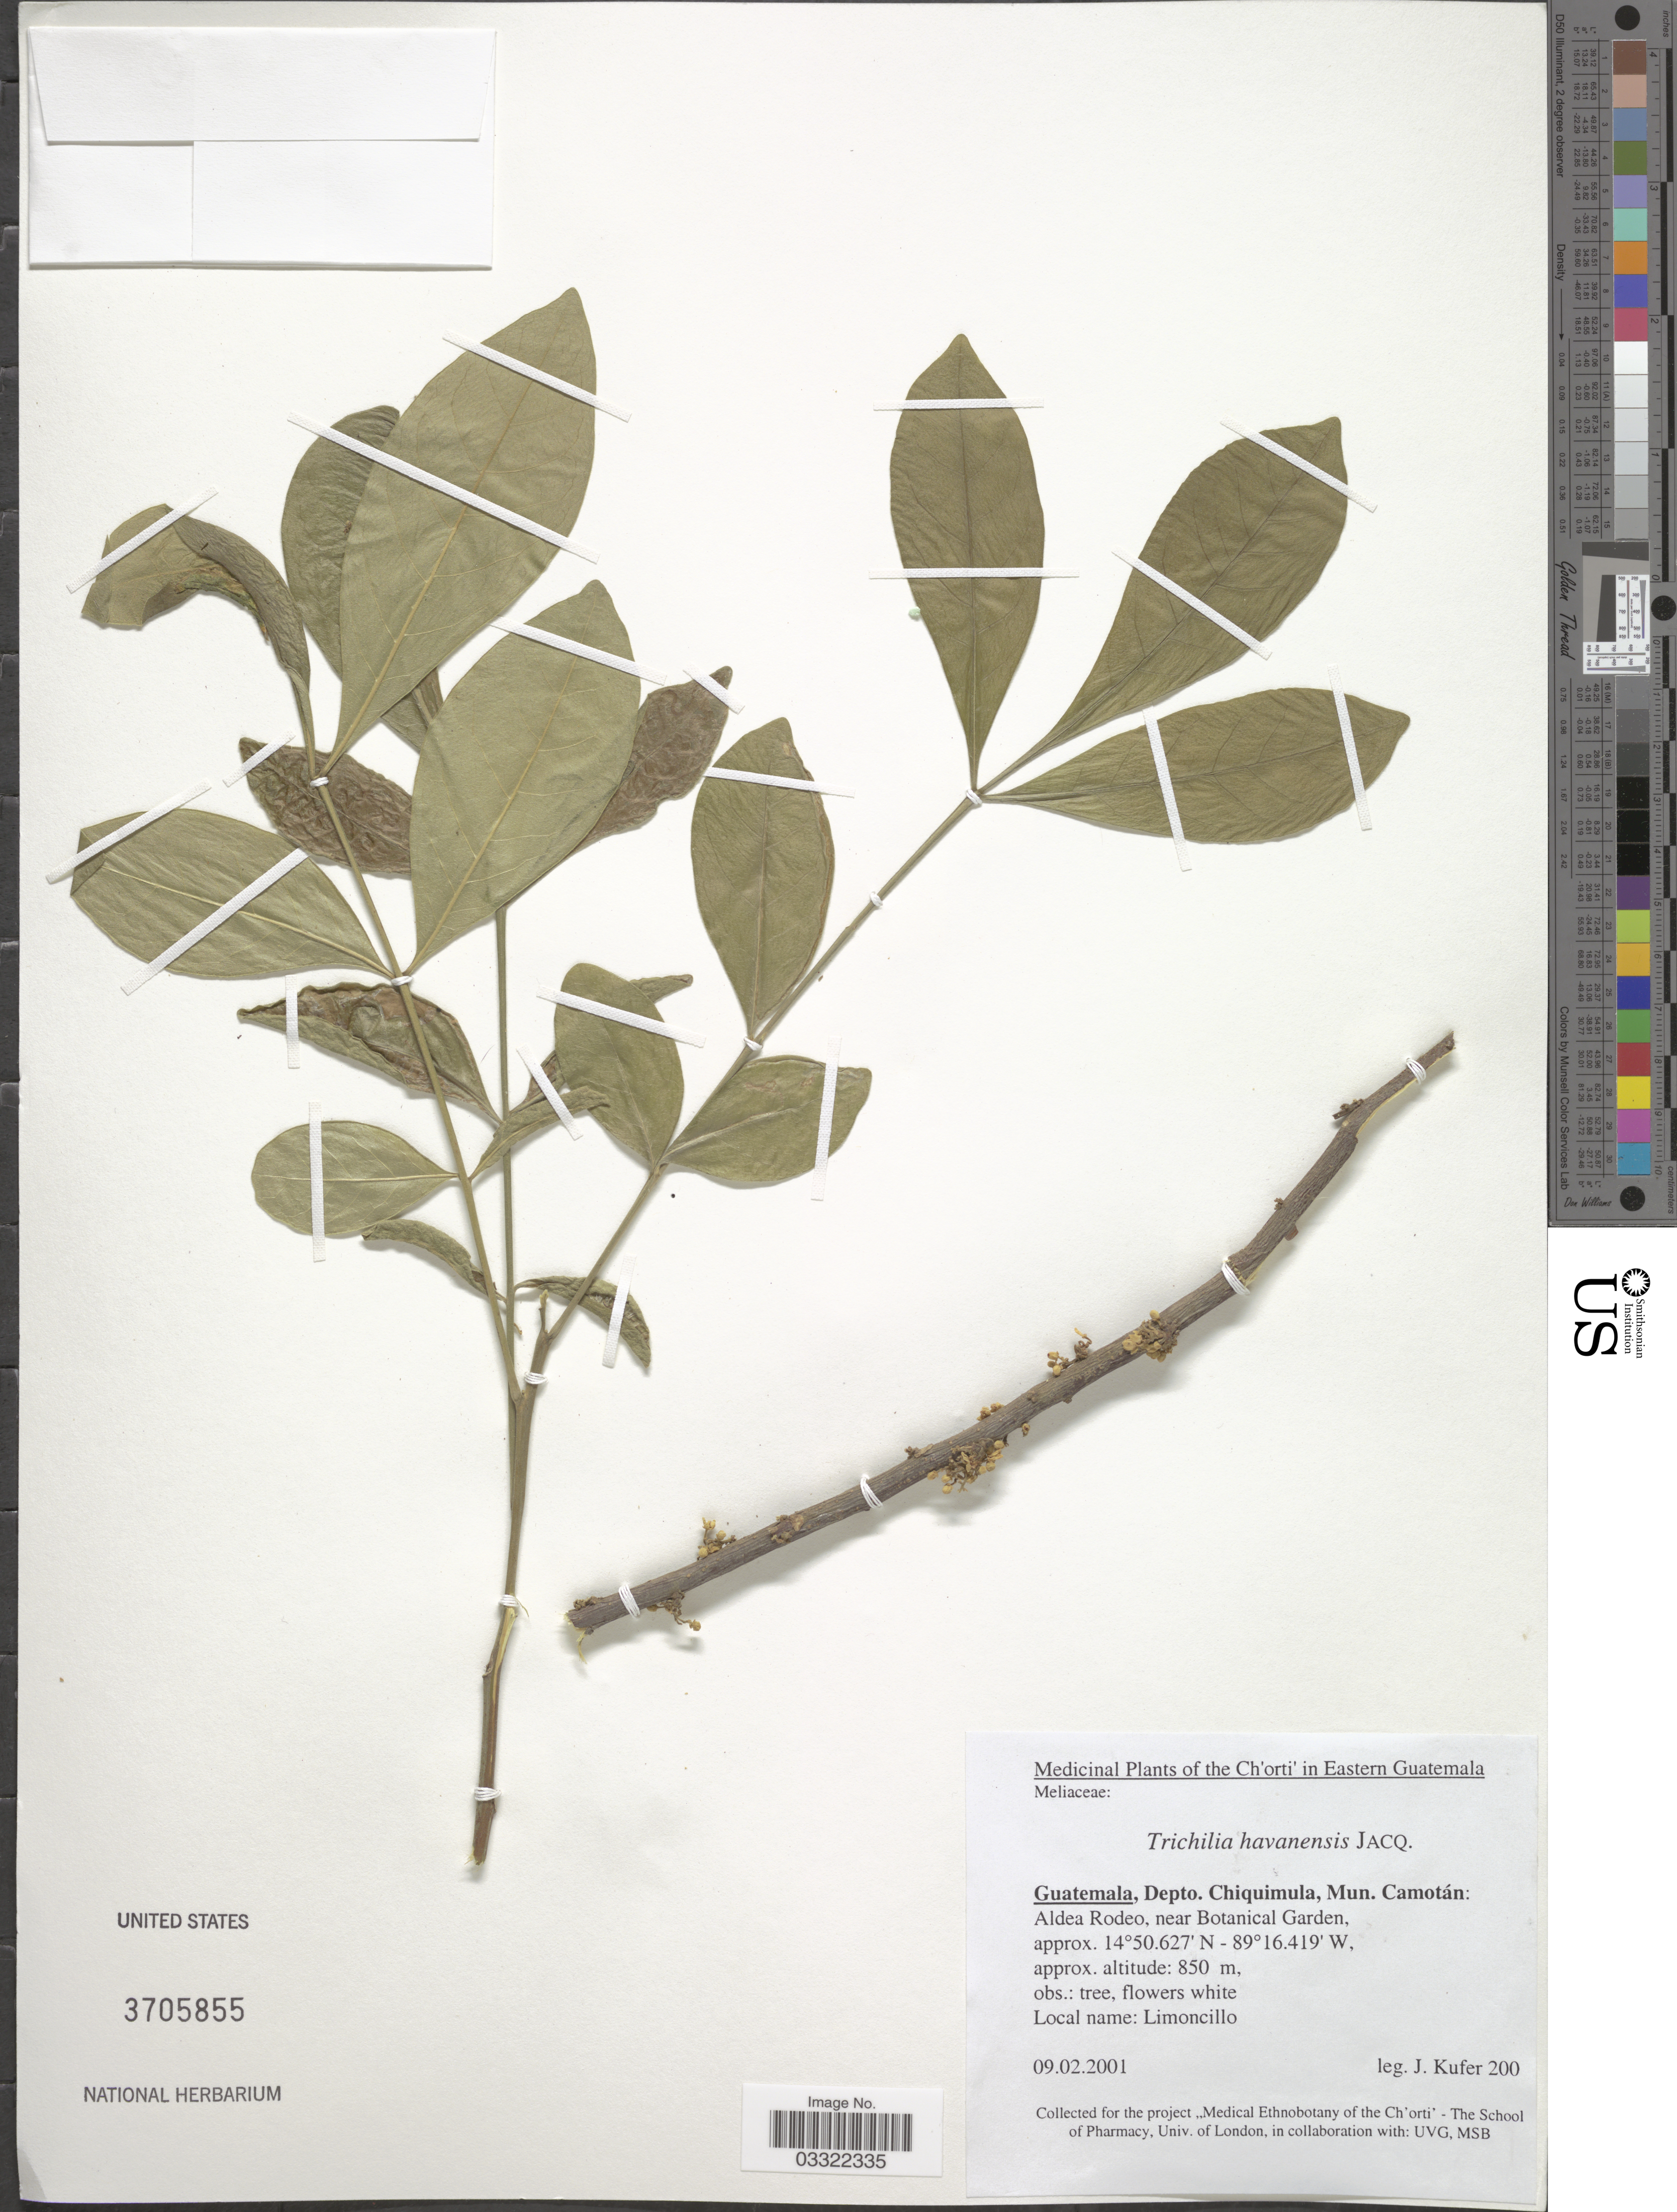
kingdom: Plantae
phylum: Tracheophyta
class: Magnoliopsida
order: Sapindales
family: Meliaceae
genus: Trichilia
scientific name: Trichilia havanensis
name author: Jacq.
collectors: J. Kufer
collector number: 200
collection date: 2001-02-09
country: Guatemala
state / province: Chiquimula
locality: The Ch'orti' in Eastern Guatemala. Depto. Chiquimula, Mun. Camotán: Aldea Rodeo, near Botanical Garden.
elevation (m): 850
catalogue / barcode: US 3705855